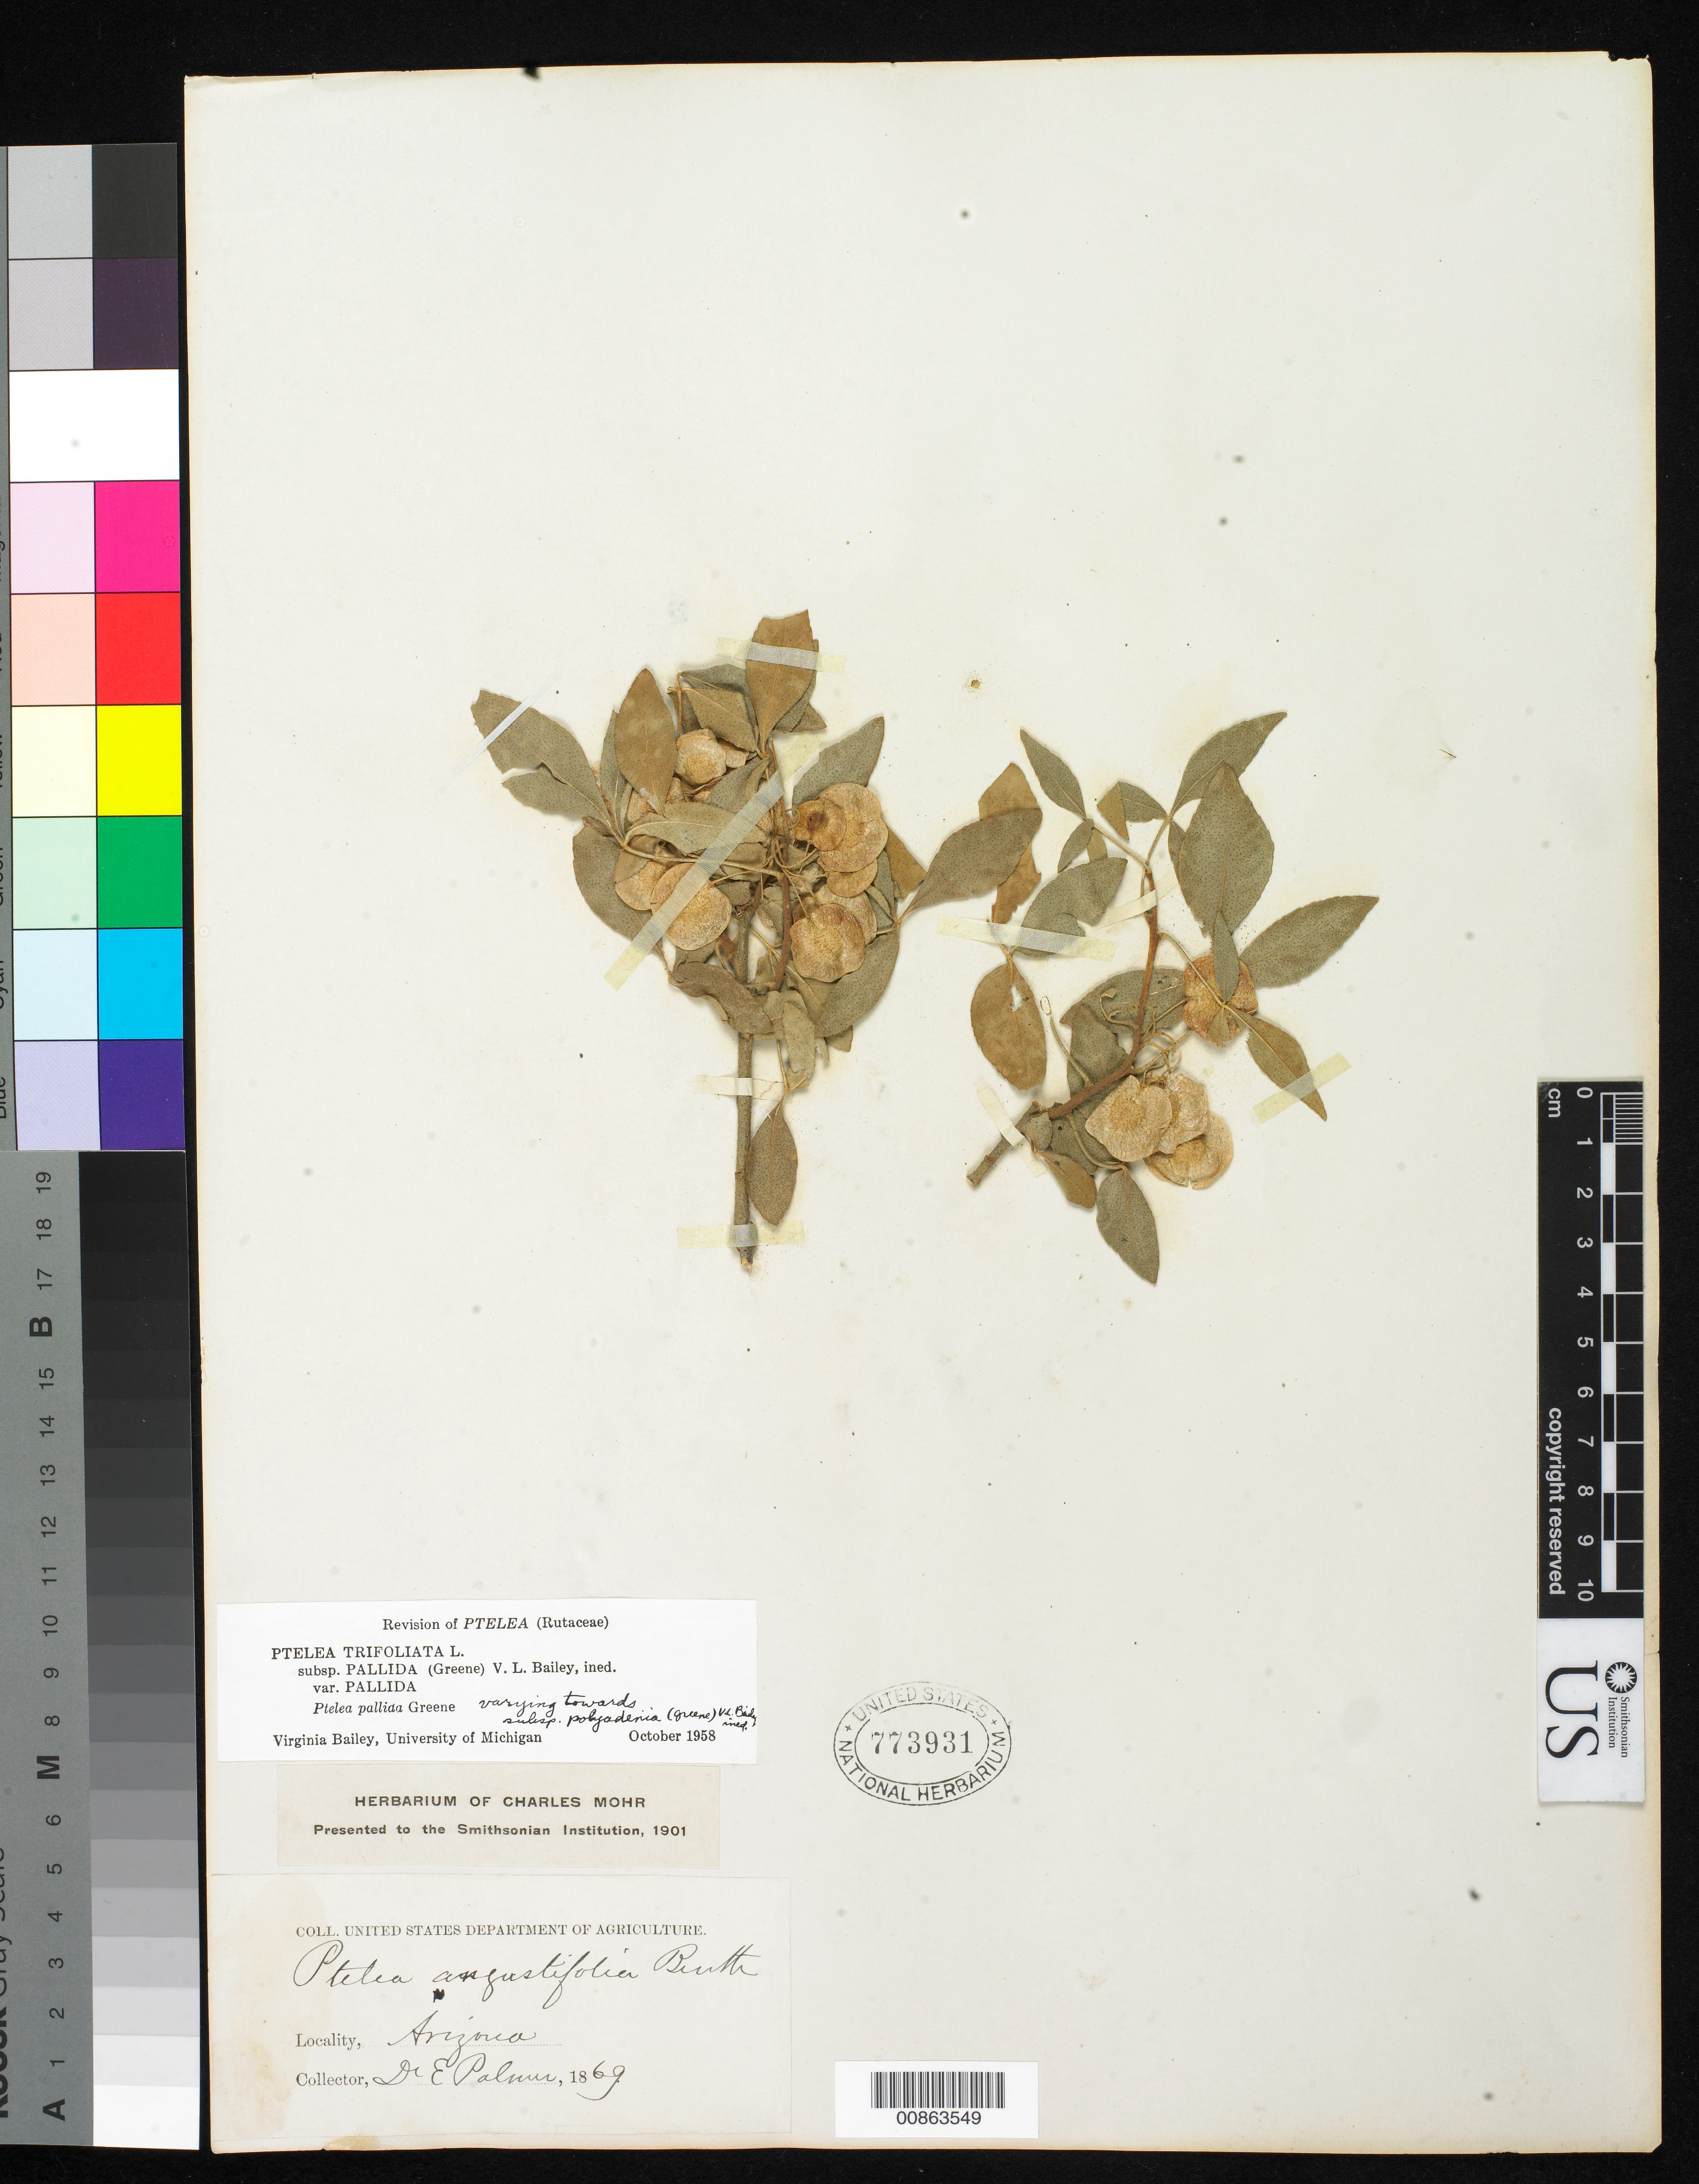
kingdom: Plantae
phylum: Tracheophyta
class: Magnoliopsida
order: Sapindales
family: Rutaceae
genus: Ptelea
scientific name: Ptelea trifoliata subsp. pallida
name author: (Greene) V. L. Bailey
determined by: Bailey, V. L.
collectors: E. Palmer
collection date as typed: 1869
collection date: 1869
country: United States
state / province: Arizona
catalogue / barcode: US 773931